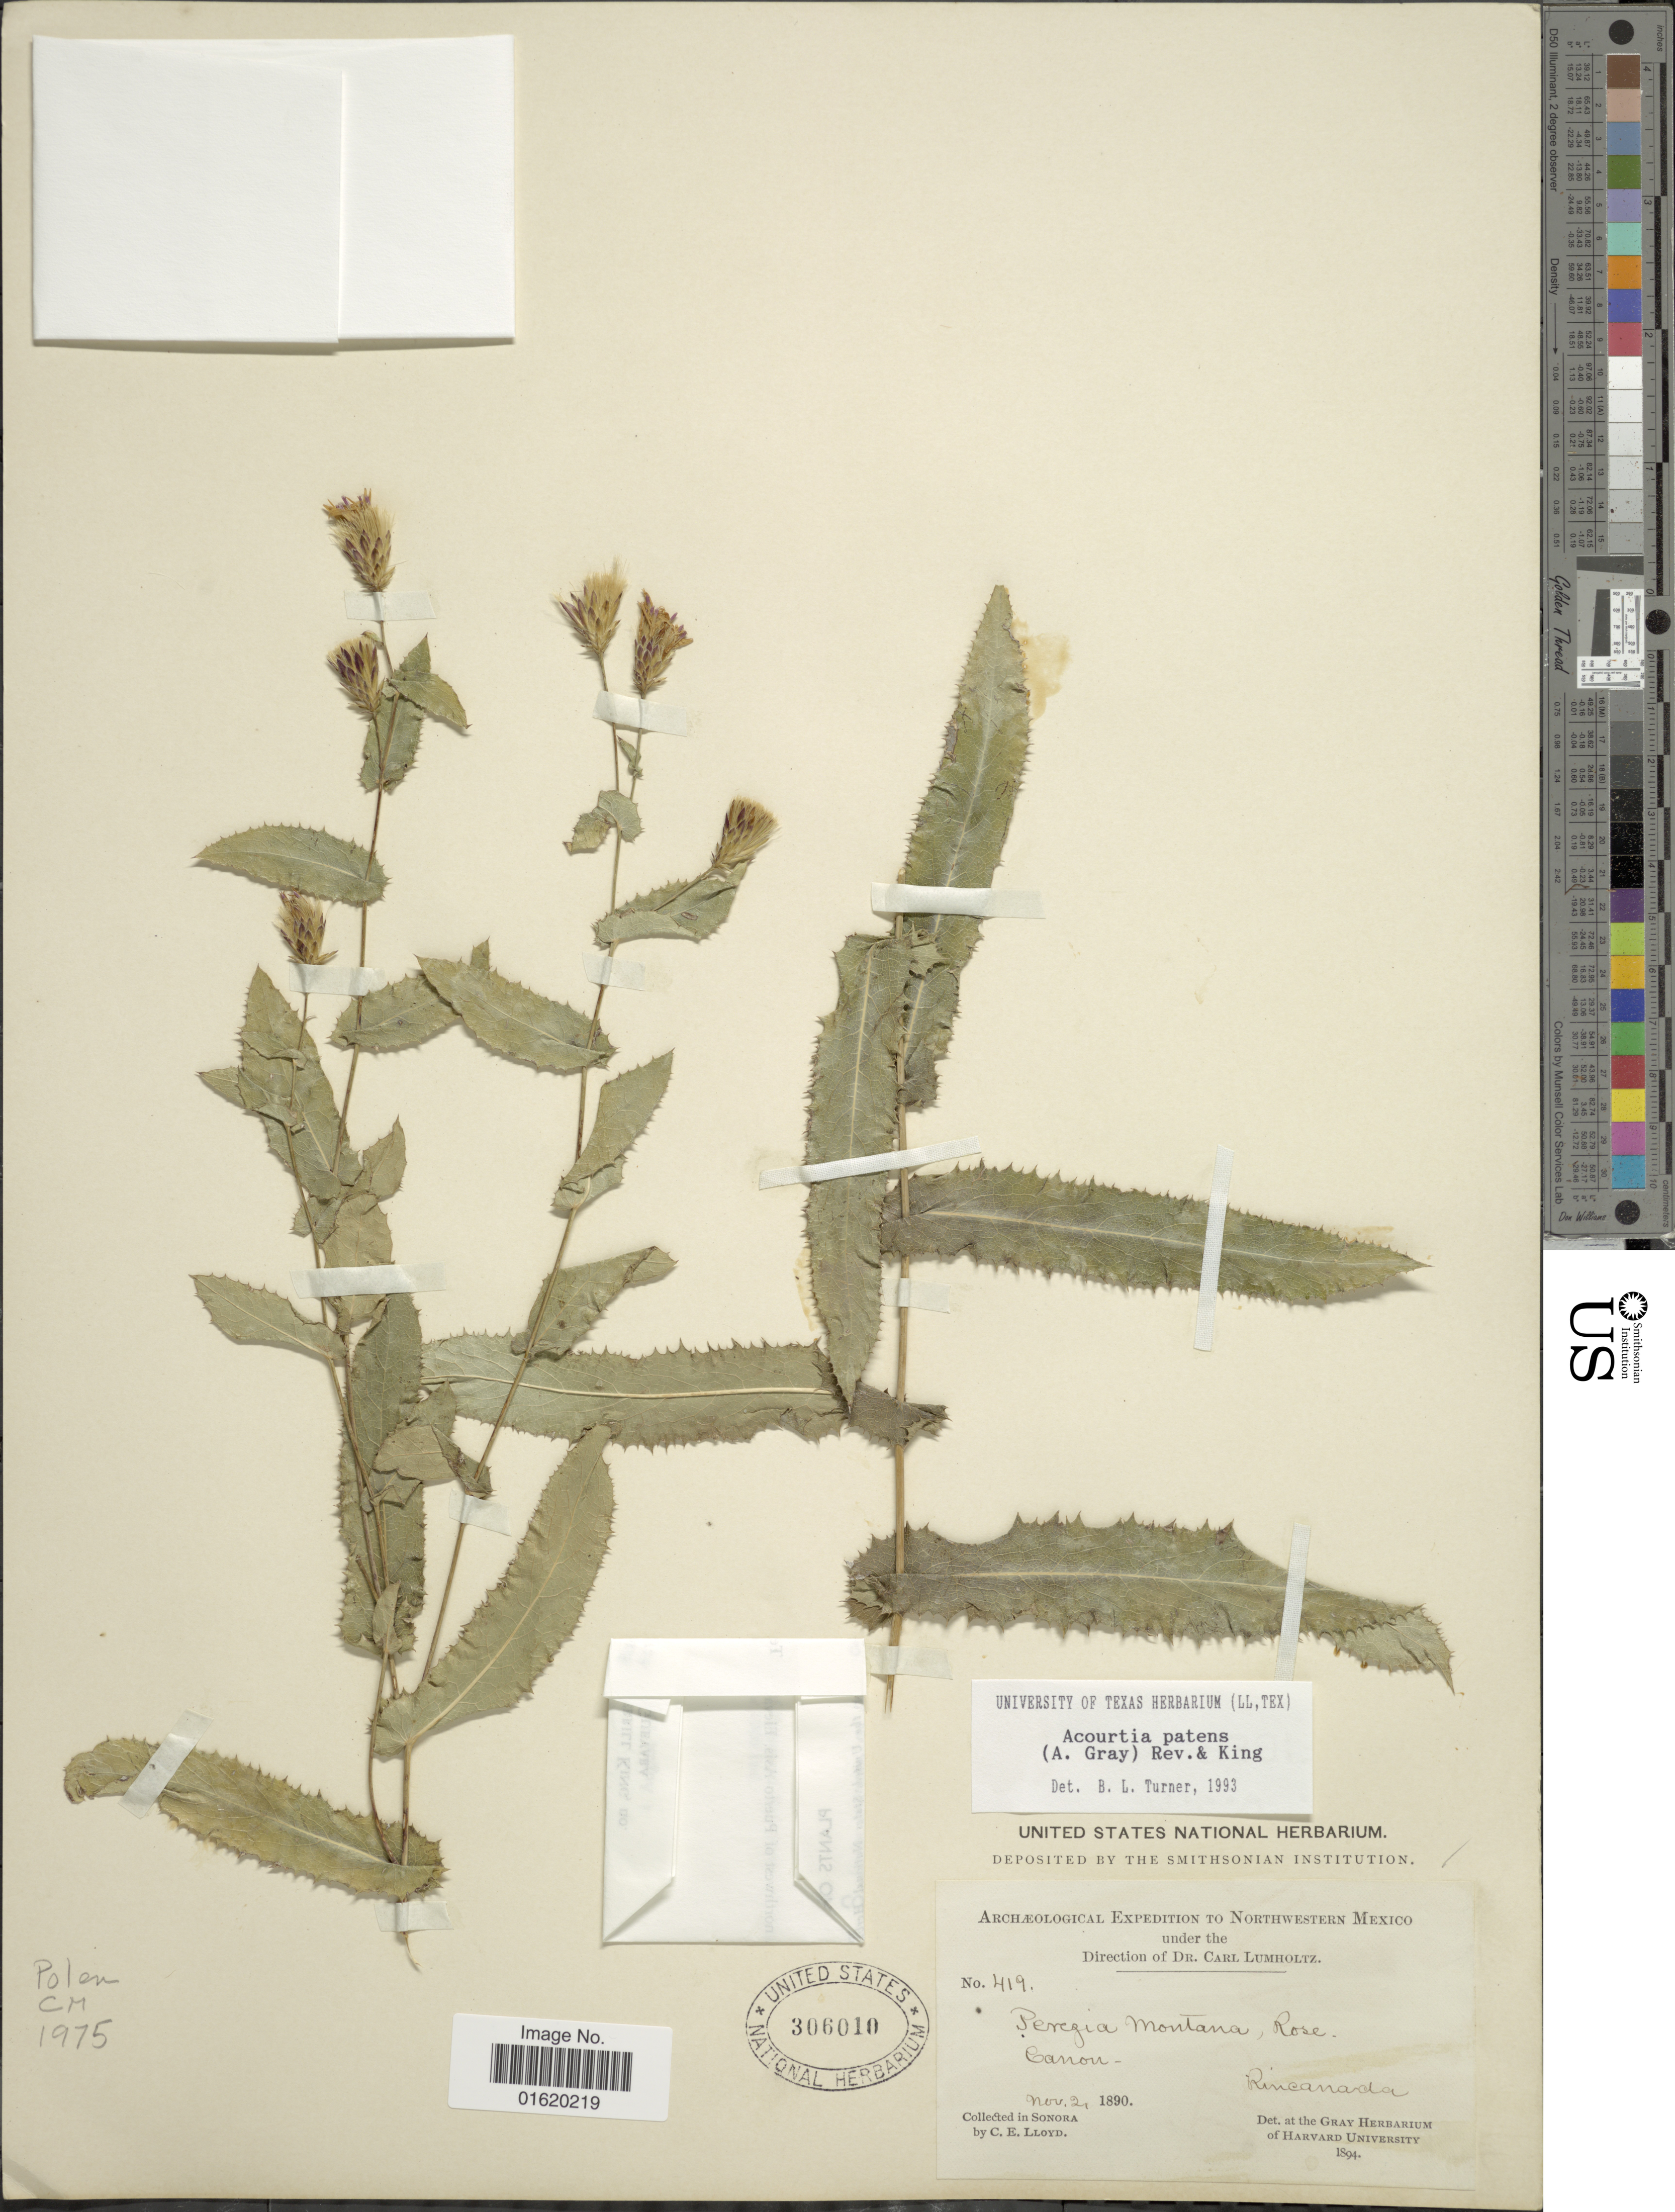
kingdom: Plantae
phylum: Tracheophyta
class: Magnoliopsida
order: Asterales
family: Asteraceae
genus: Acourtia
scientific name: Acourtia patens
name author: (A. Gray) Reveal & R.M. King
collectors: Lloyd, C. E.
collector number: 419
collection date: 1890-11-02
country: Mexico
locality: Rincanarda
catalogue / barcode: US 306010